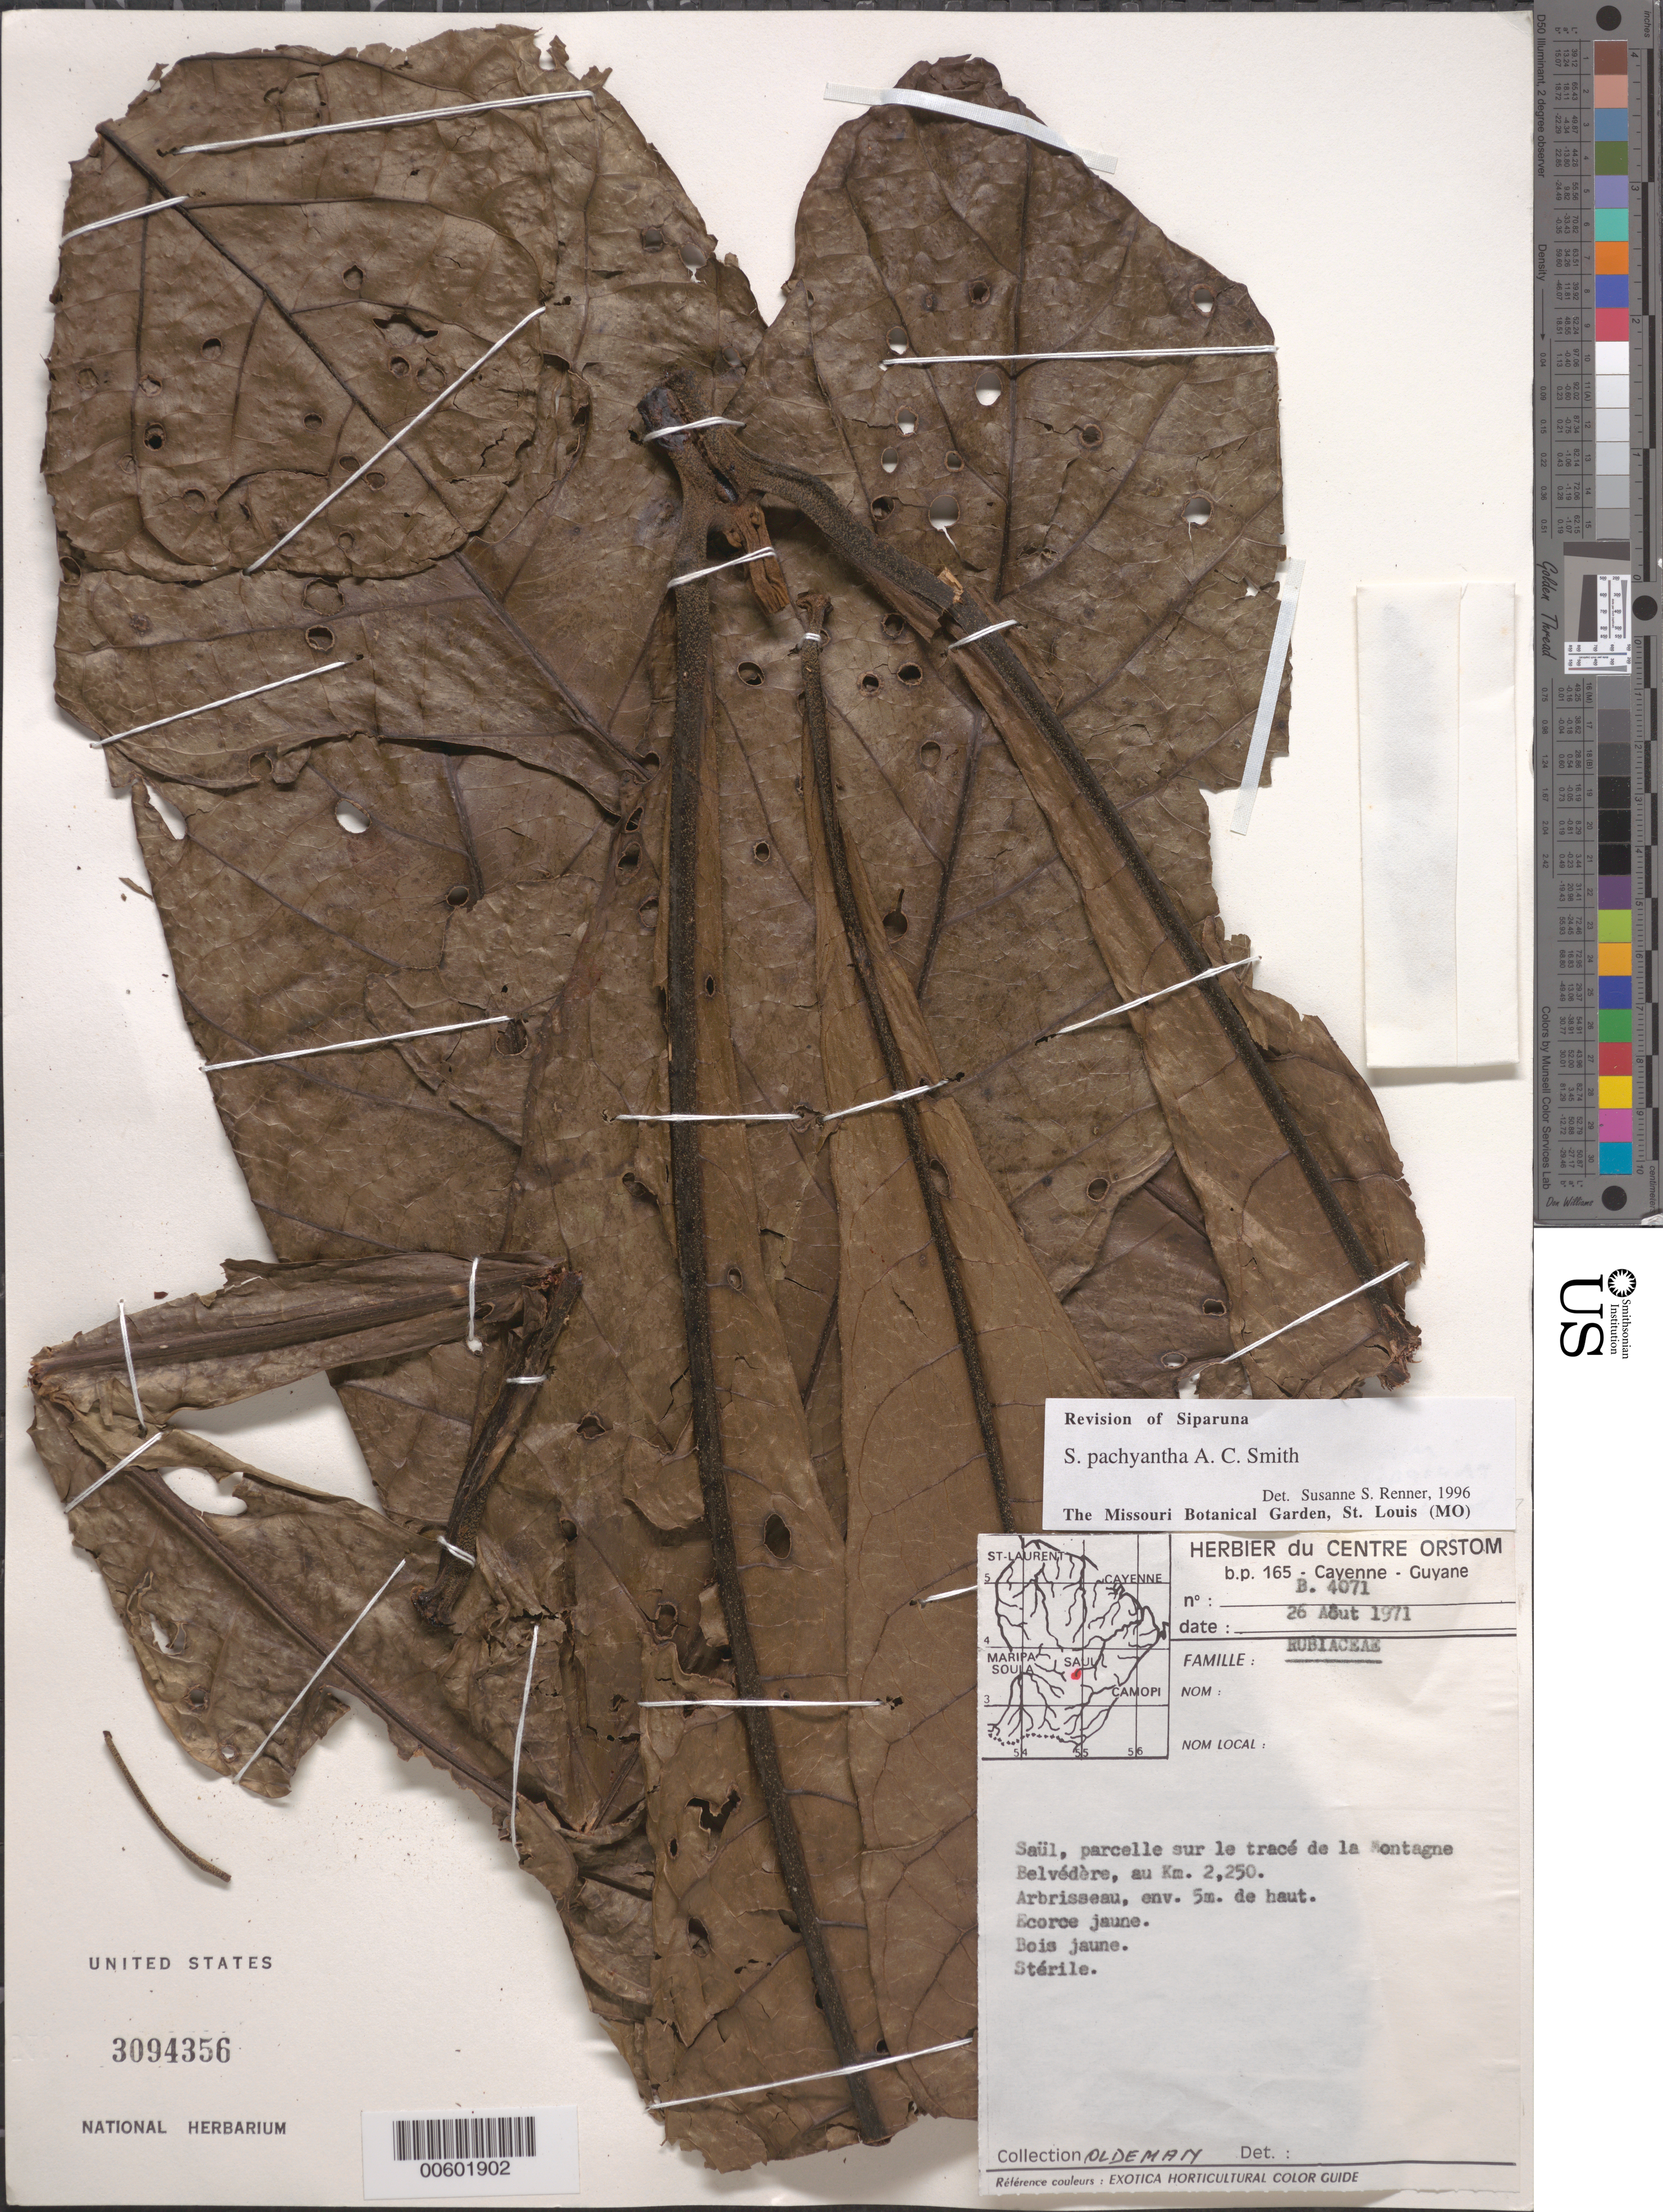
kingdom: Plantae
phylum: Tracheophyta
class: Magnoliopsida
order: Laurales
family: Siparunaceae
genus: Siparuna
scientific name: Siparuna pachyantha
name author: A.C. Sm.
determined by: Renner, S. S.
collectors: R. Oldeman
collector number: B 4071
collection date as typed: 26-Aug-71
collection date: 1971-08-26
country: French Guiana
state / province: Saint-Laurent-du-Maroni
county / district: Saül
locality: Saül, Montagne Belvédère, parcelle sur la tracé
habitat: Parcelle sur le trace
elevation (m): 2250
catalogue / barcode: US 3094356